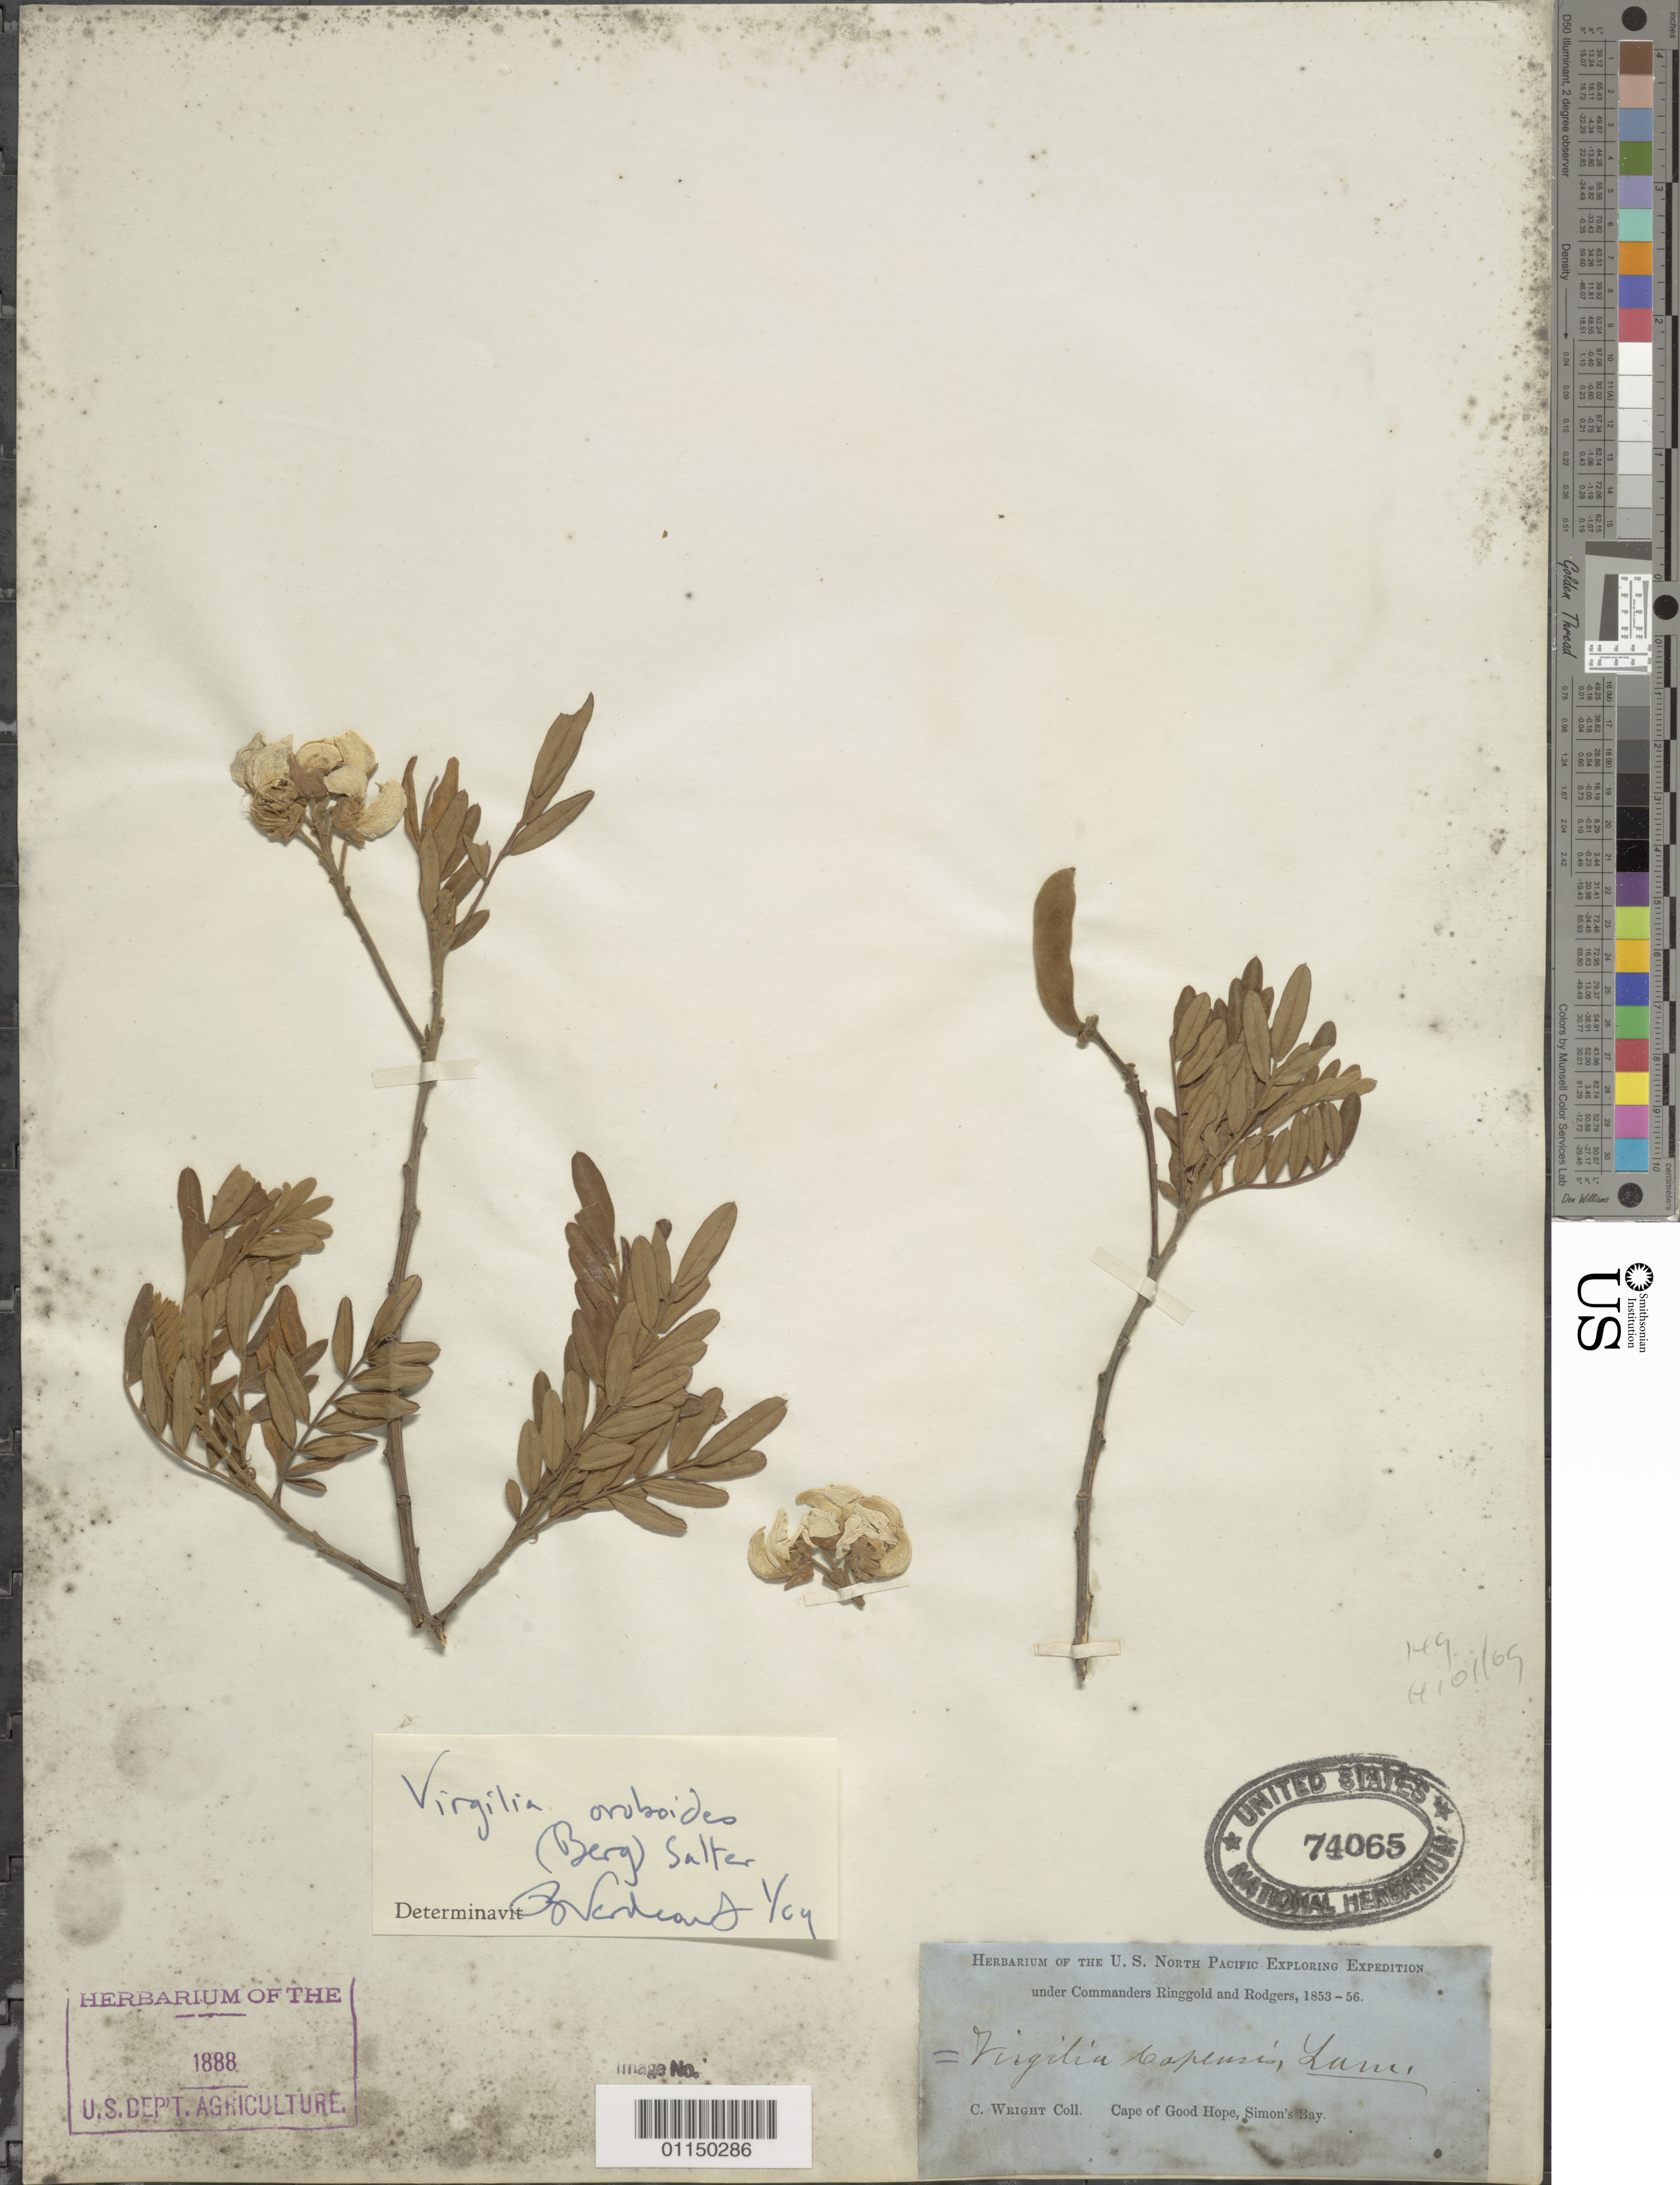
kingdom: Plantae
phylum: Tracheophyta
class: Magnoliopsida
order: Fabales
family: Fabaceae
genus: Virgilia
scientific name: Virgilia oroboides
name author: (Bergius) T.M. Salter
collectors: C. Wright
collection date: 1853/1856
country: South Africa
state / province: Western Cape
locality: Cape of Good Hope, Simon's Bay.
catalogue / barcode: US 74065